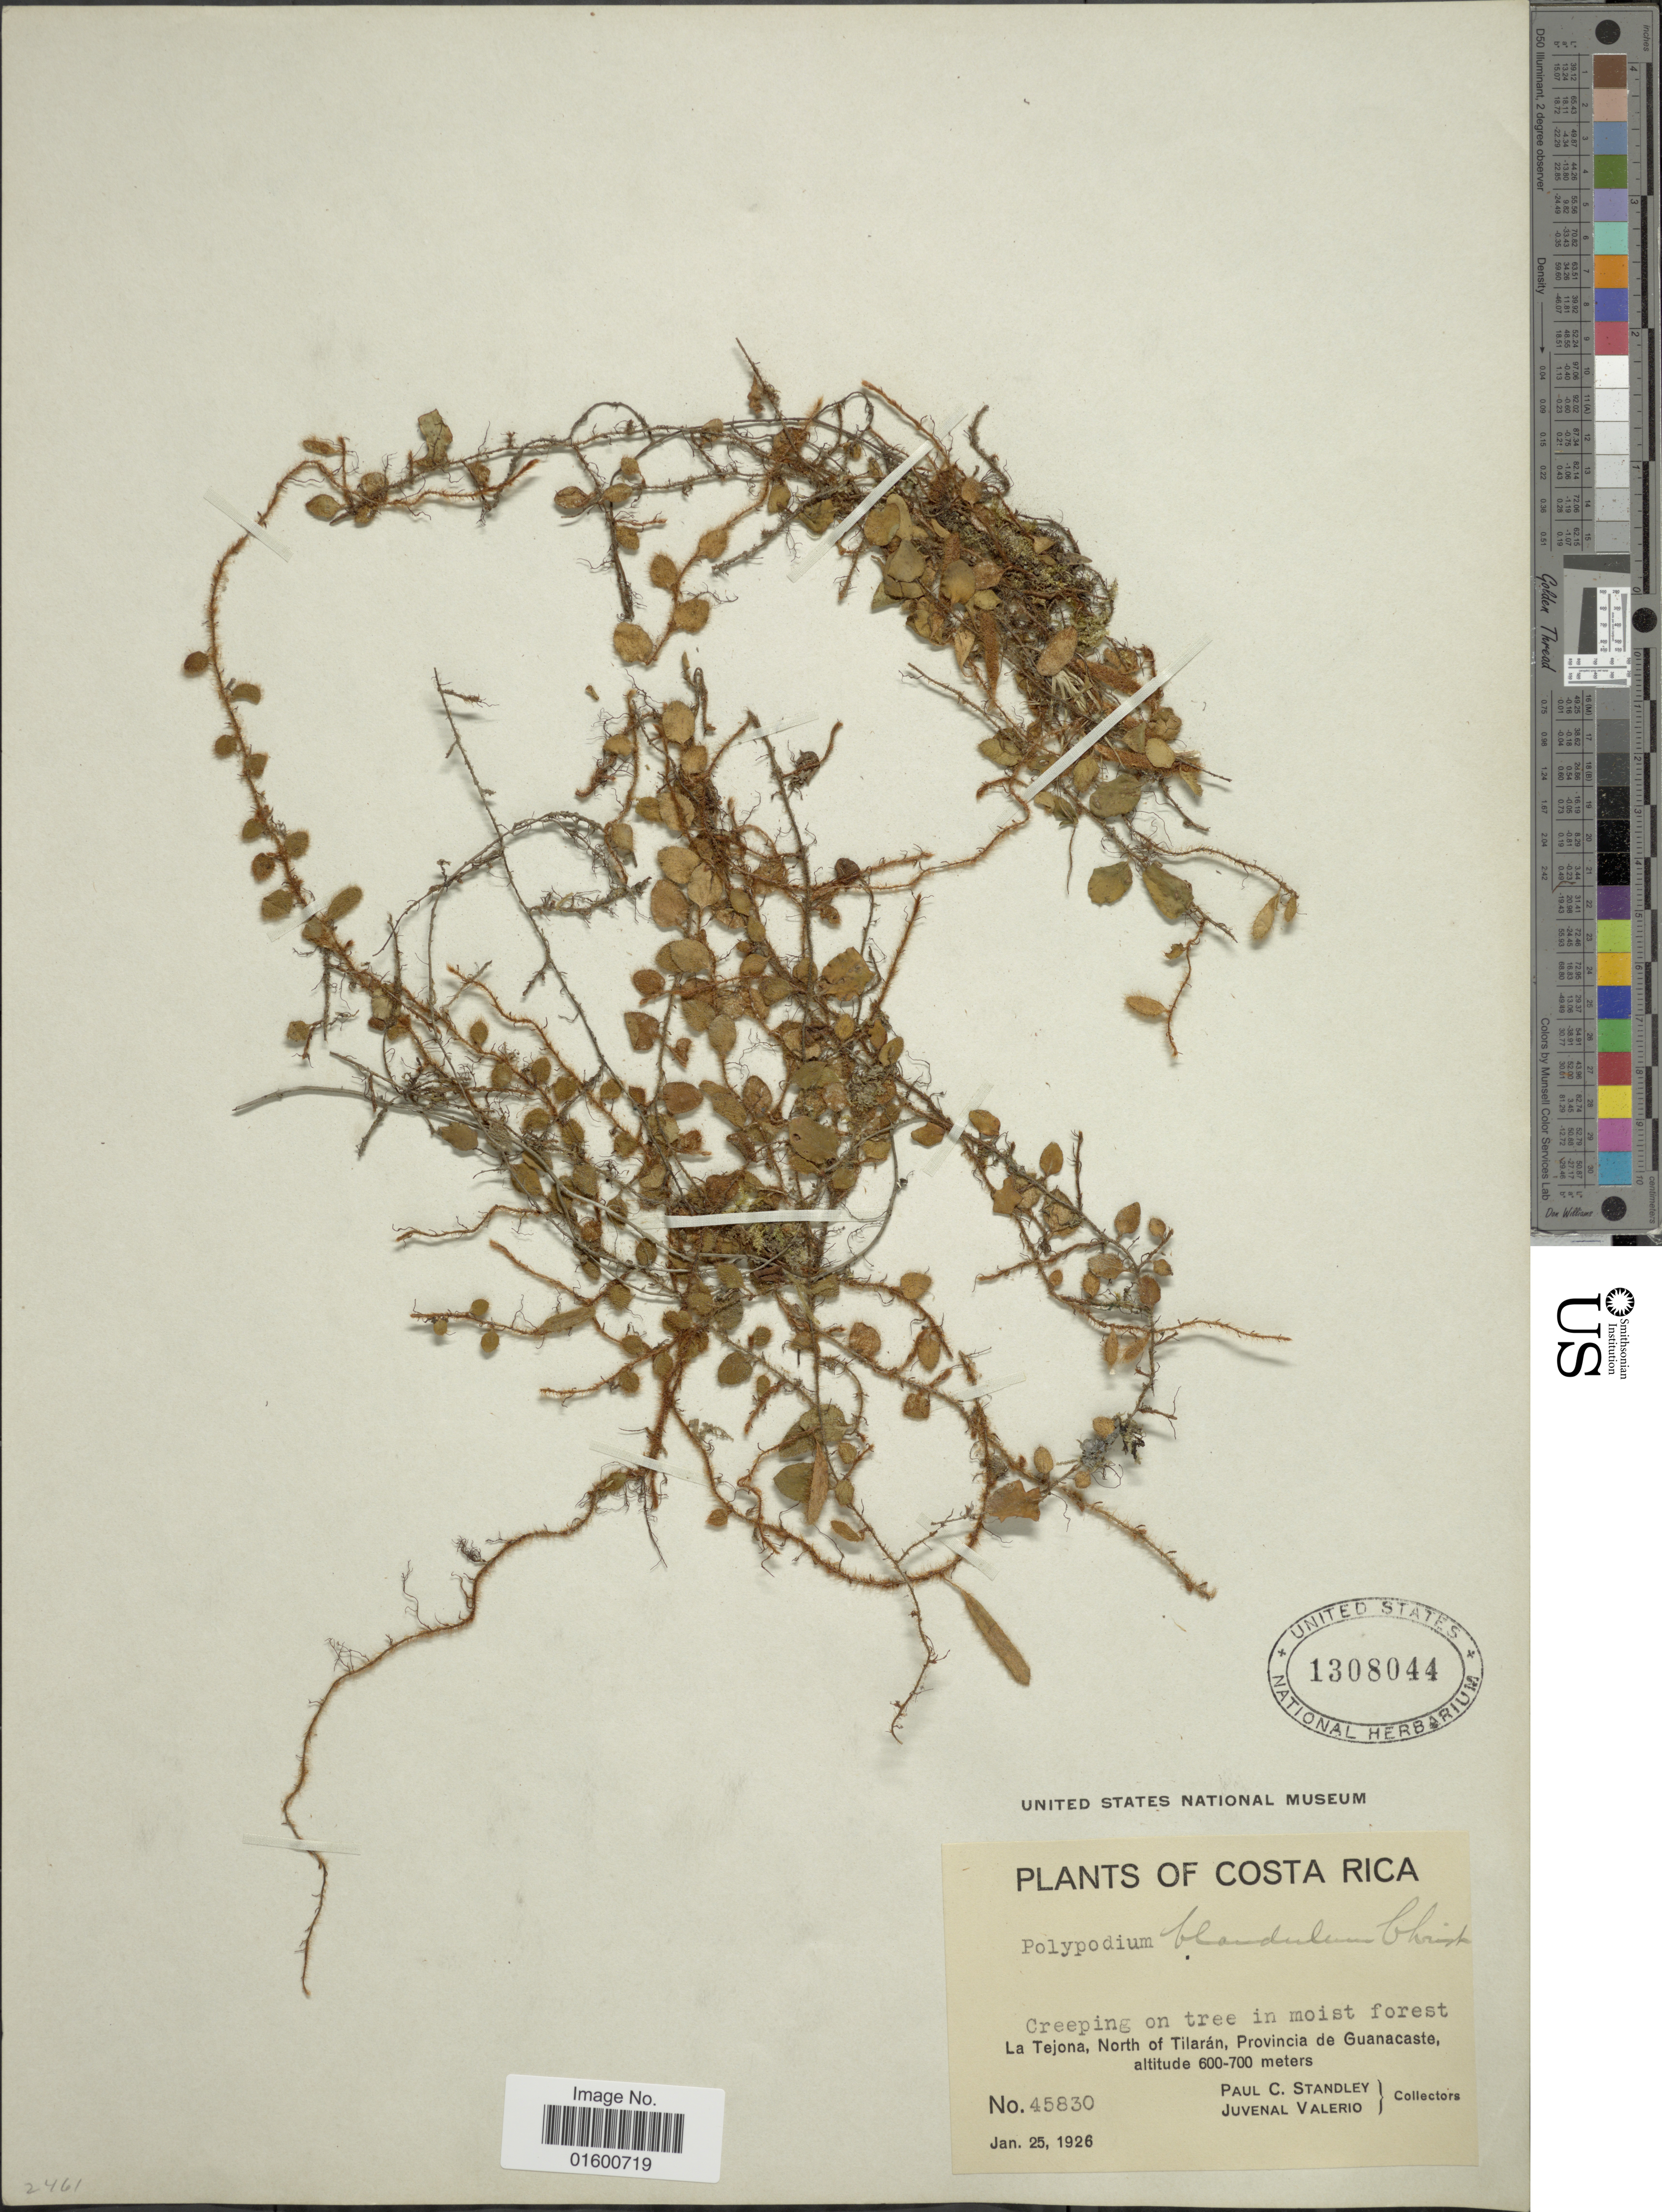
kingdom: Plantae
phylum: Tracheophyta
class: Polypodiopsida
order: Polypodiales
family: Polypodiaceae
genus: Microgramma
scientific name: Microgramma tecta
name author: (Kaulf.) Alston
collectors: P. C. Standley & J. Valerio R.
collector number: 45830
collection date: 1926-01-25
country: Costa Rica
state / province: Guanacaste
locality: La Tejona, North of Tilaran, Provincia de Guanacaste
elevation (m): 600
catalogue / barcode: US 1308044